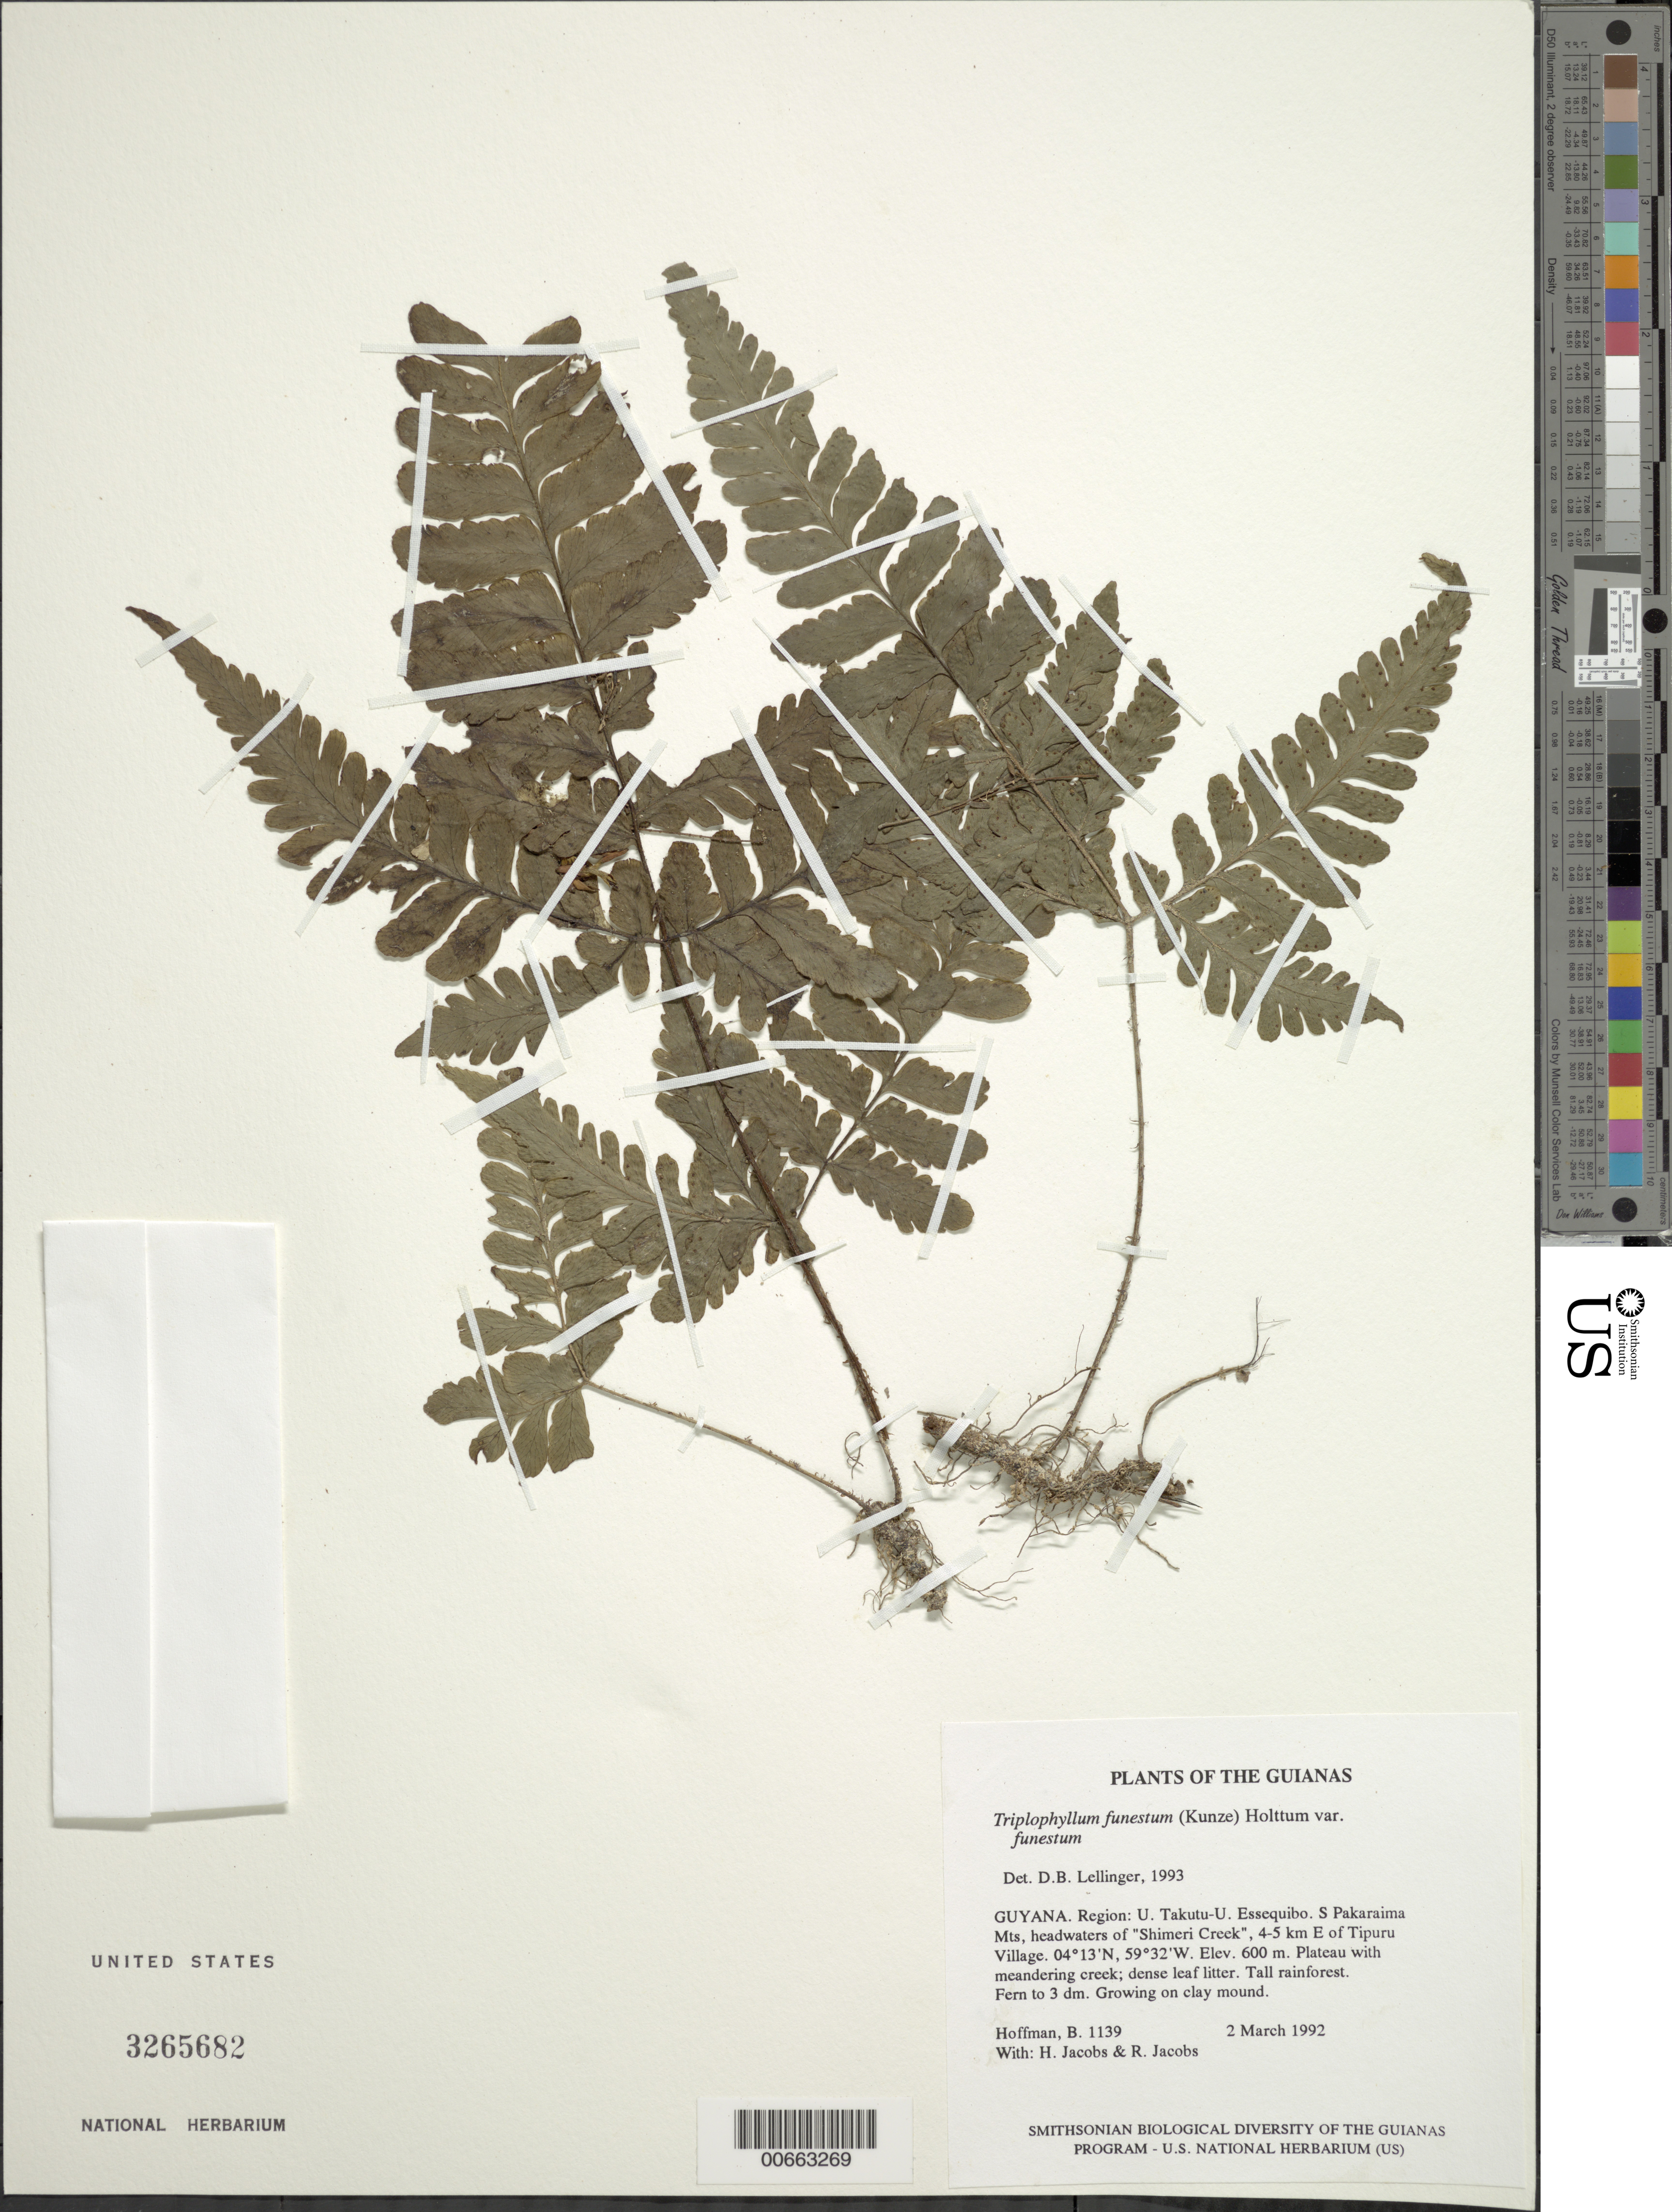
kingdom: Plantae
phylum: Tracheophyta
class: Polypodiopsida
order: Polypodiales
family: Tectariaceae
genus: Triplophyllum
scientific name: Triplophyllum funestum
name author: (Kunze) Holttum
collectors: B. Hoffman, H. Jacobs & R. Jacobs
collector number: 1139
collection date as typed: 2 March 1992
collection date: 1992-03-02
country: Guyana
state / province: U. Takutu-U. Essequibo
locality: S Pakaraima Mts, headwaters of "Shimeri Creek", 4-5 km E of Tipuru Village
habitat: Plateau with meandering creek; dense leaf litter. Tall rainforest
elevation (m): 600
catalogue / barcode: US 3265682